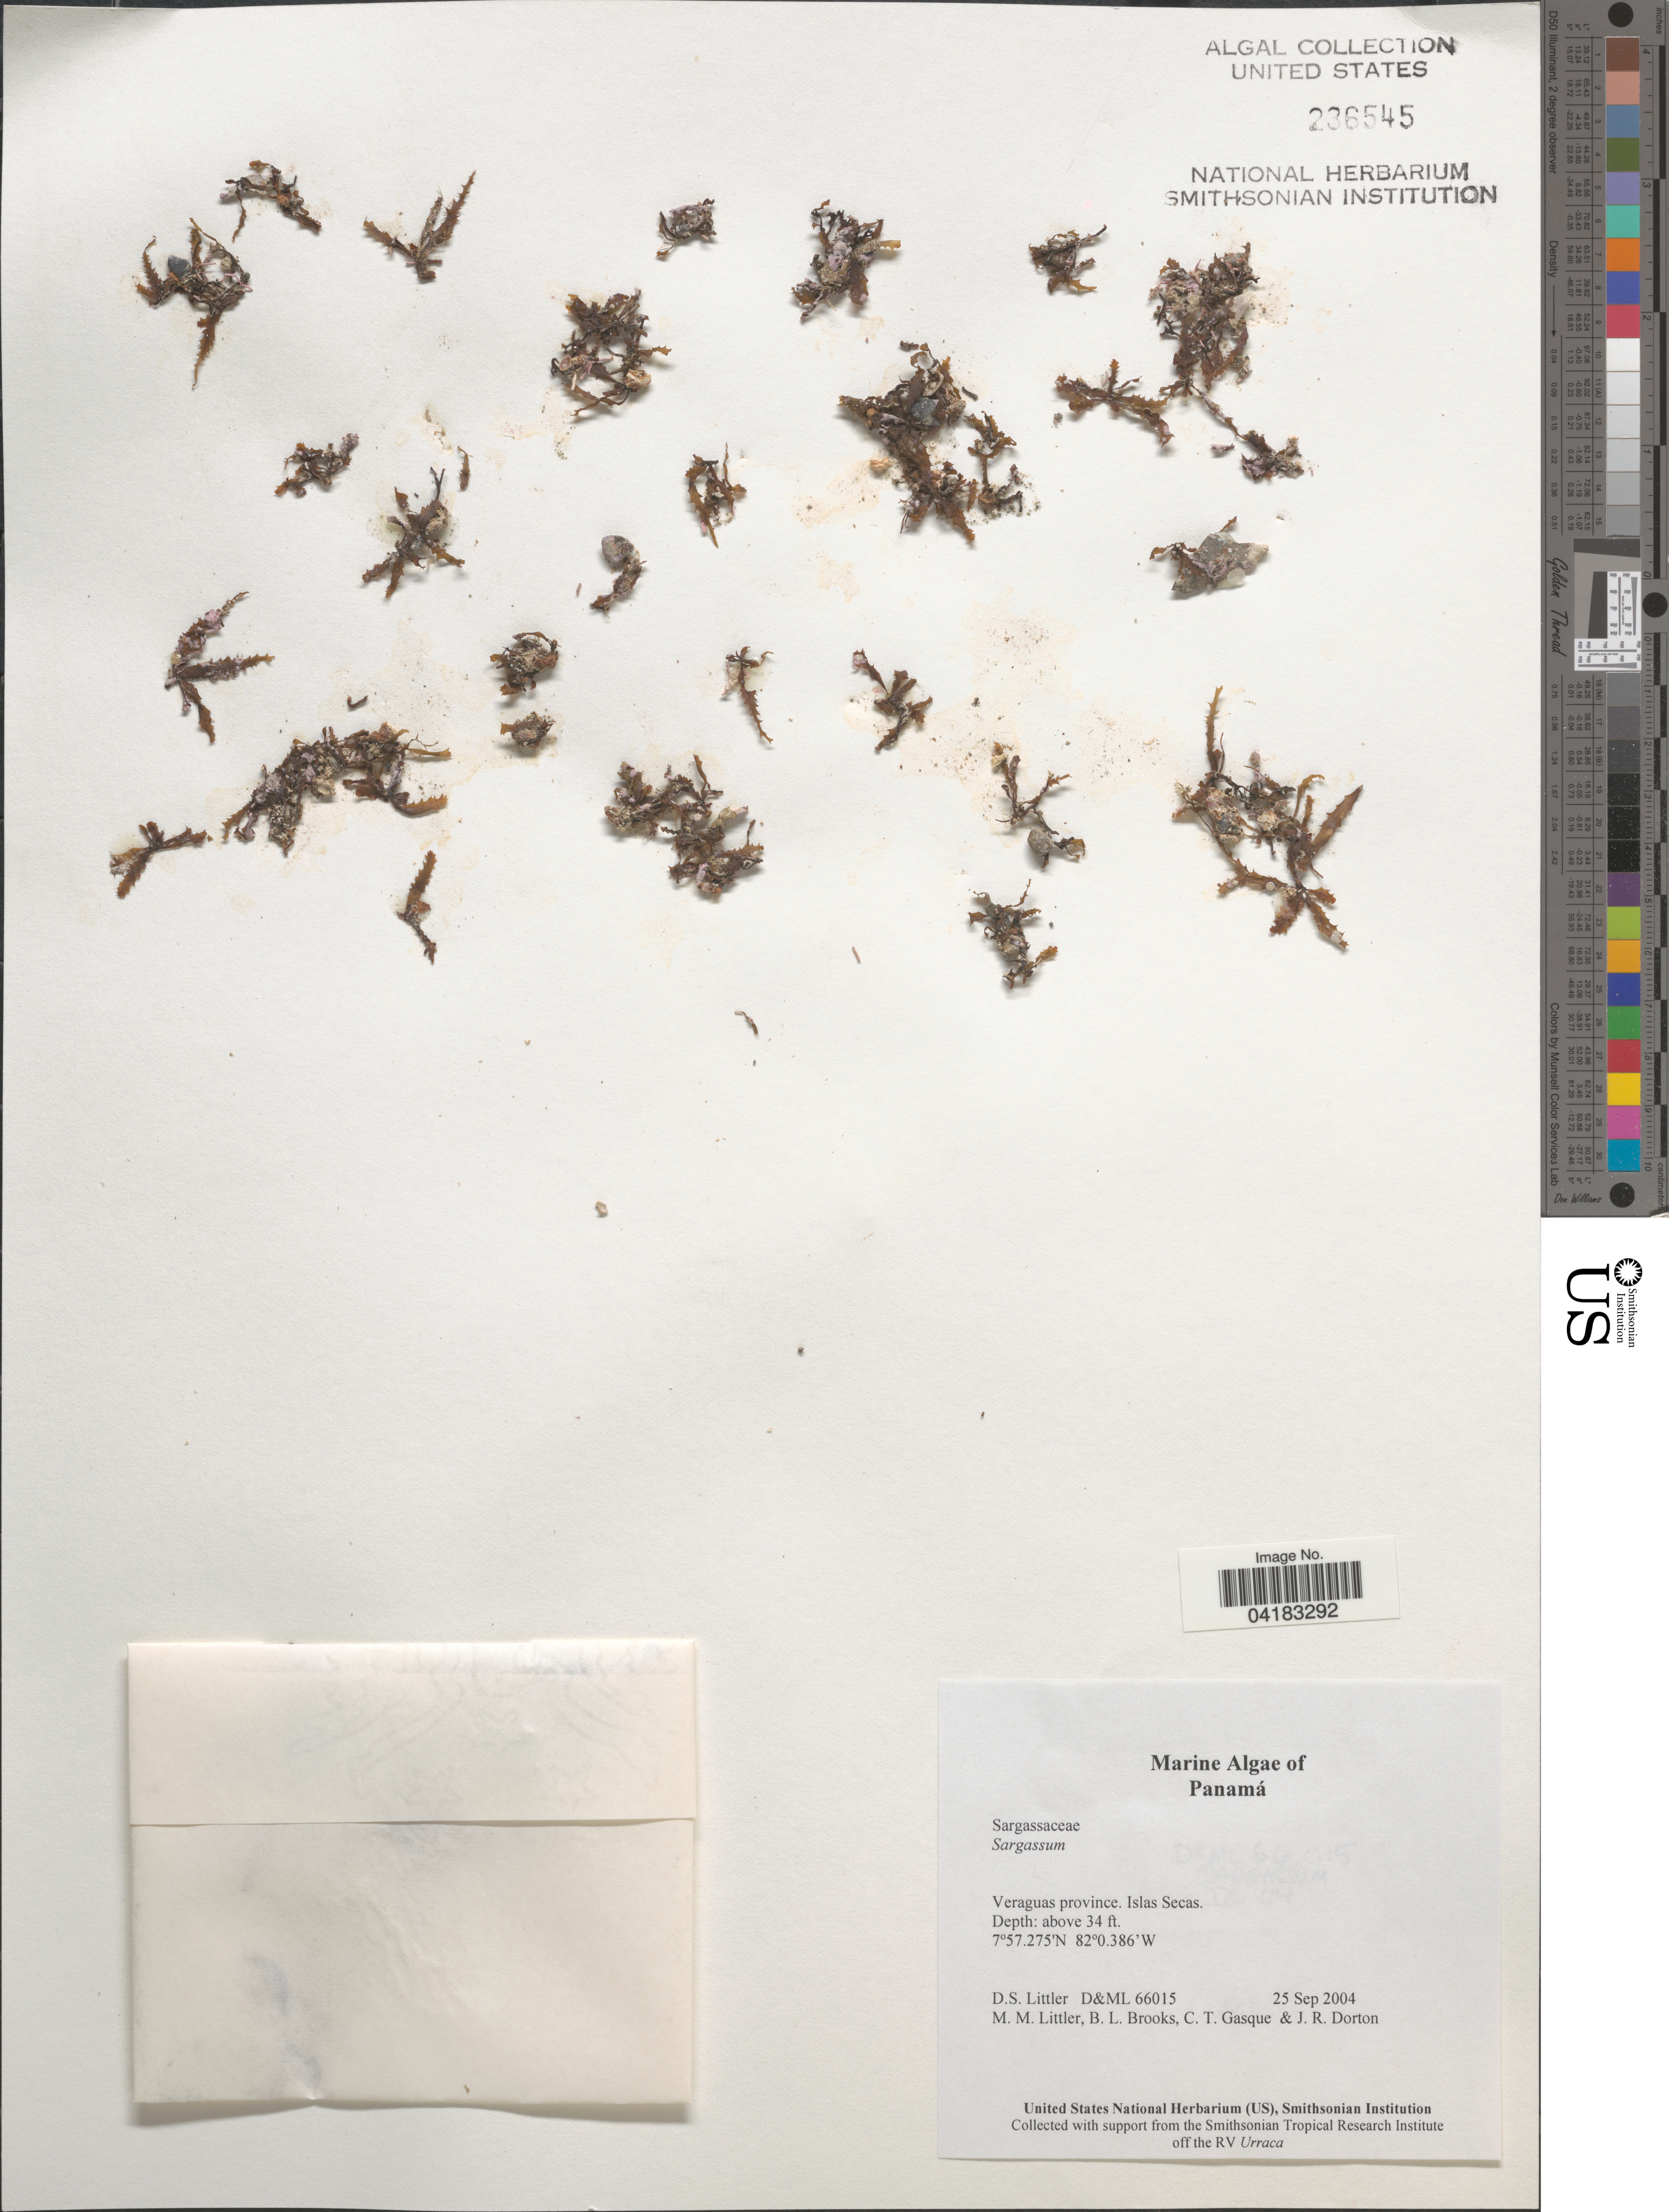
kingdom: Chromista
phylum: Ochrophyta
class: Phaeophyceae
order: Fucales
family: Sargassaceae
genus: Sargassum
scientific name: Sargassum sp.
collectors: D. S. Littler, B. Brooks, C. Gasque & J. Dorton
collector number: D&ML66015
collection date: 2004-09-25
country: Panama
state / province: Veraguas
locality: Islas Secas.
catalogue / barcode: US 236545